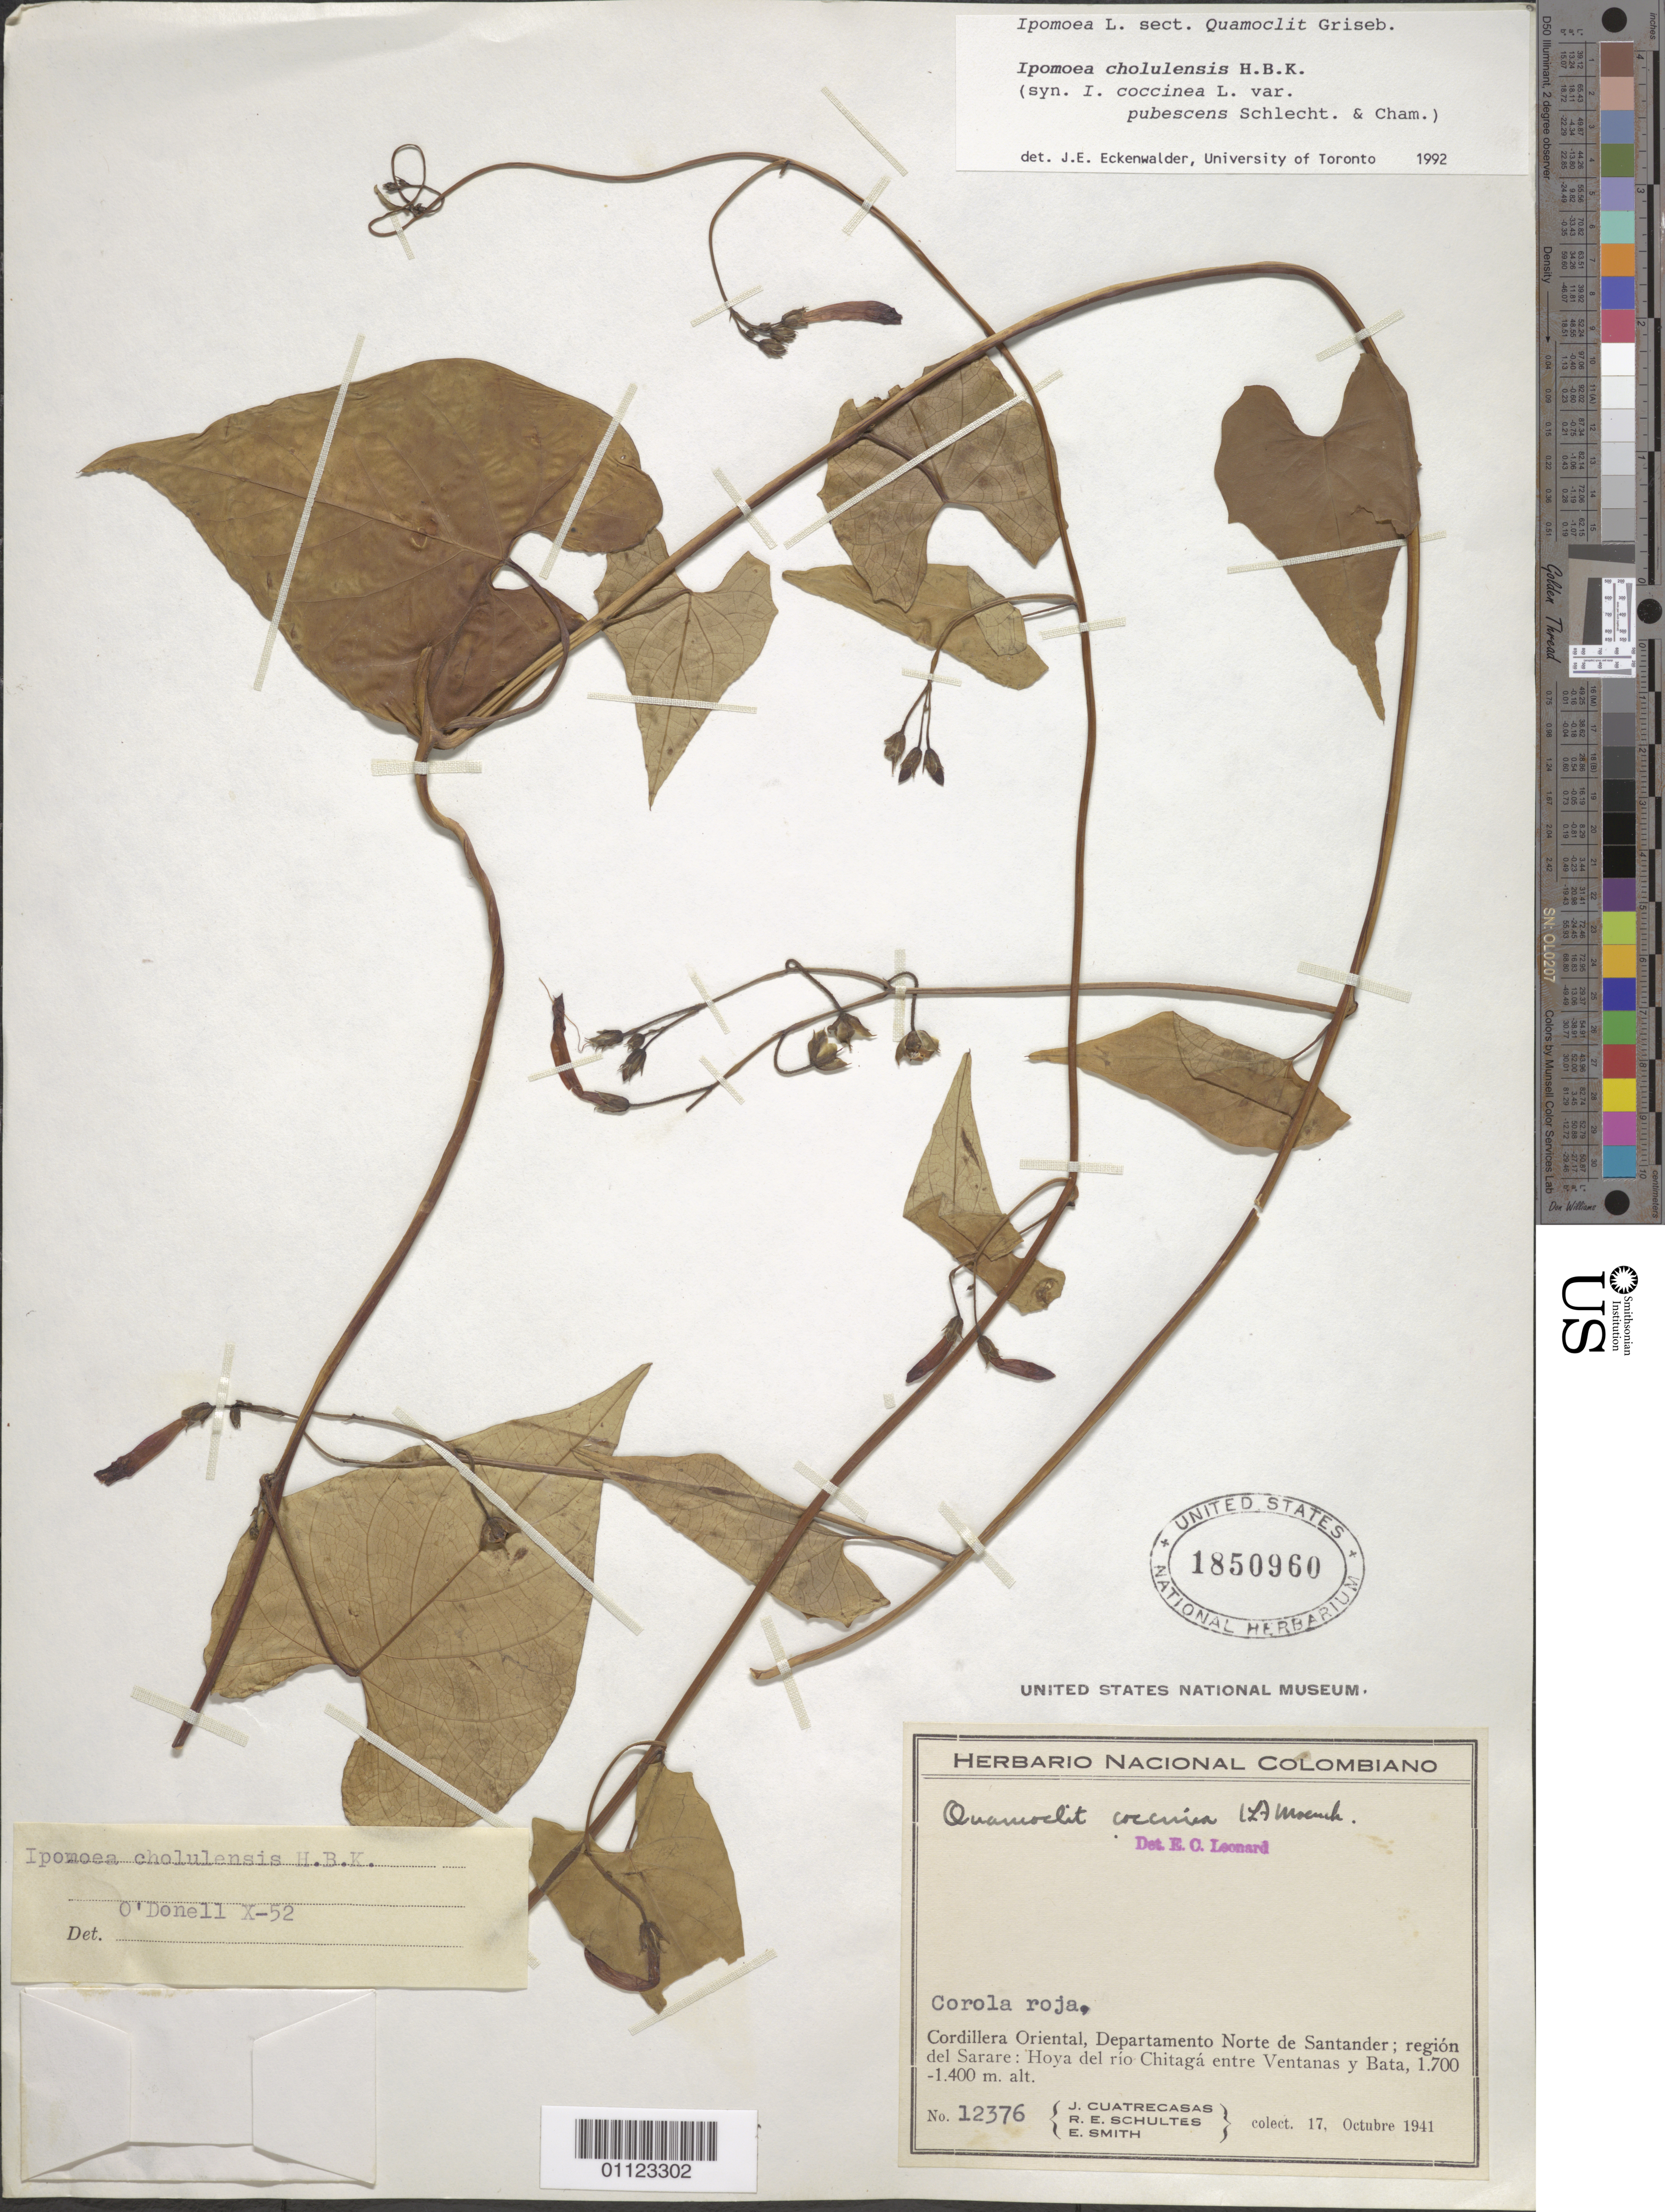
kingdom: Plantae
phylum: Tracheophyta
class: Magnoliopsida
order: Solanales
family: Convolvulaceae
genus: Ipomoea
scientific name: Ipomoea cholulensis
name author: Kunth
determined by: Eckenwalder, James E.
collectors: J. Cuatrecasas, R. E. Schultes & C. E. Smith Jr.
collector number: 12376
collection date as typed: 17 Oct 1941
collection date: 1941-10-17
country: Colombia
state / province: Norte de Santander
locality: Cordillera Oriental; región del Sarare: Hoya del rio Chitagá entre Ventanas y Bata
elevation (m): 1400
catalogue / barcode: US 1850960